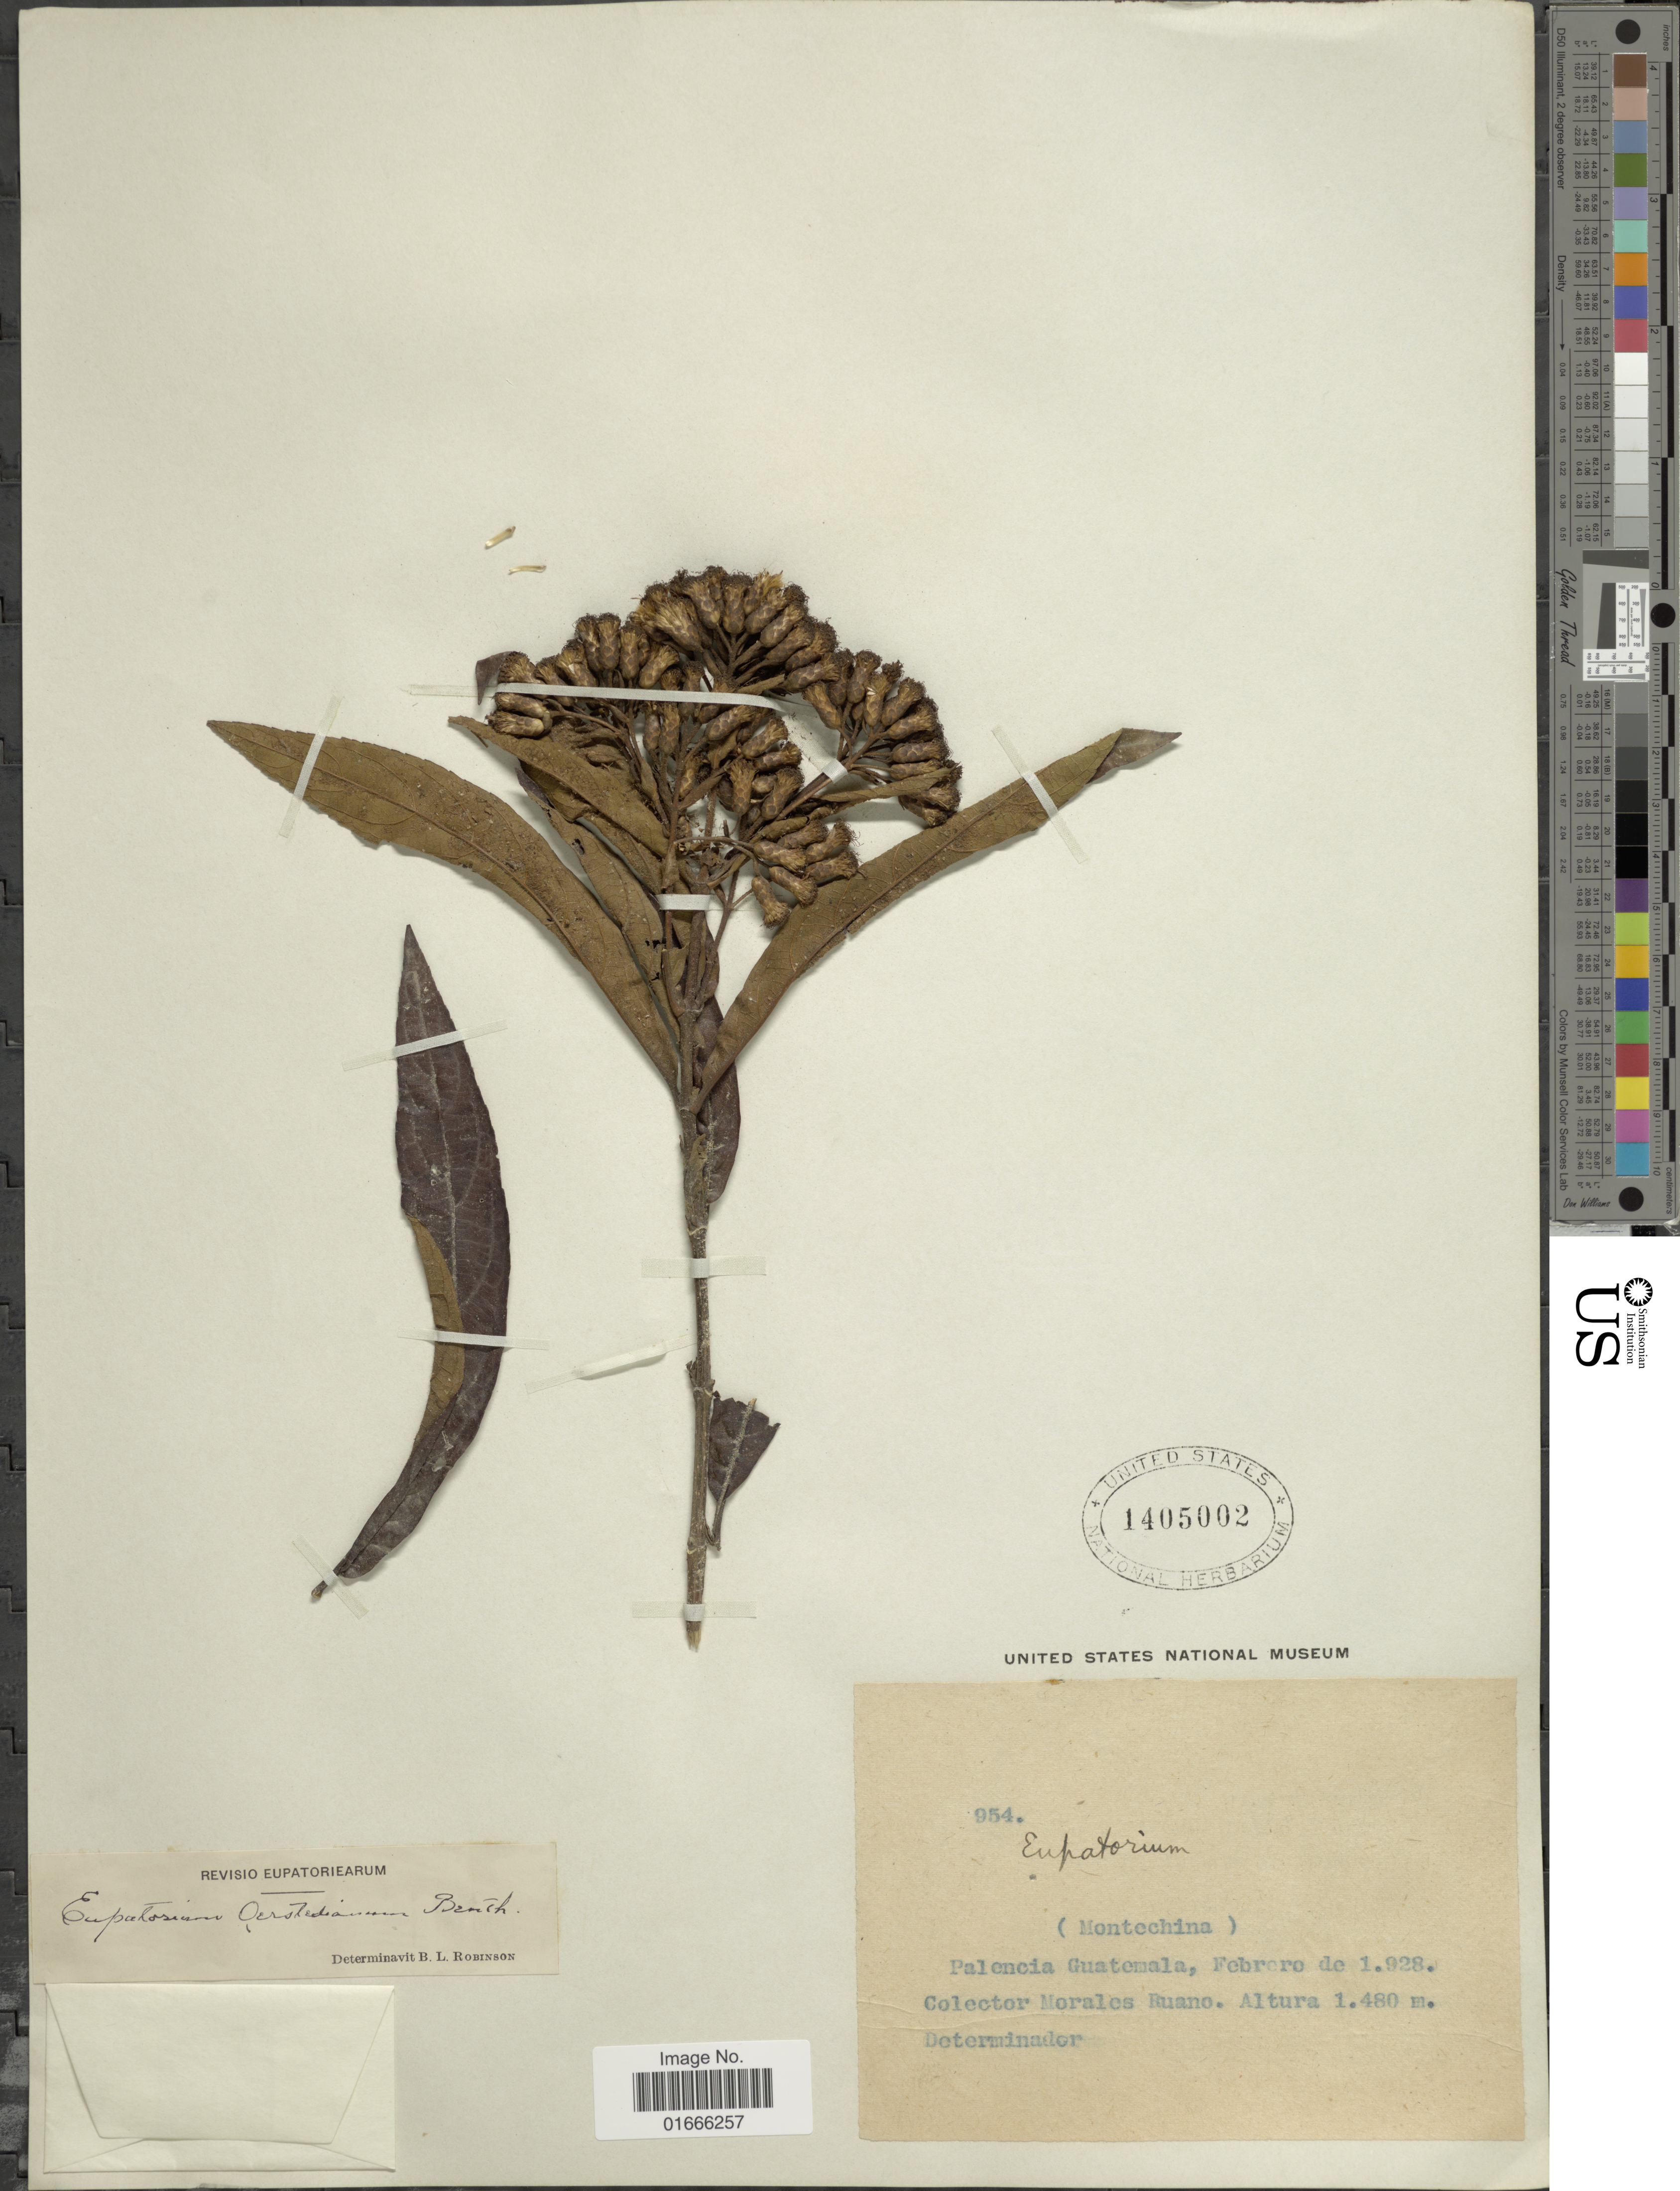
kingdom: Plantae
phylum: Tracheophyta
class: Magnoliopsida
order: Asterales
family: Asteraceae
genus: Chromolaena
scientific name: Chromolaena oerstediana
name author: (B.L. Rob. ex Oerst.) R.M. King & H. Rob.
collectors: M. Ruano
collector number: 954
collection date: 1928-02-01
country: Guatemala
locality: Montechina, Palencia.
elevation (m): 1480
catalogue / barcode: US 1405002